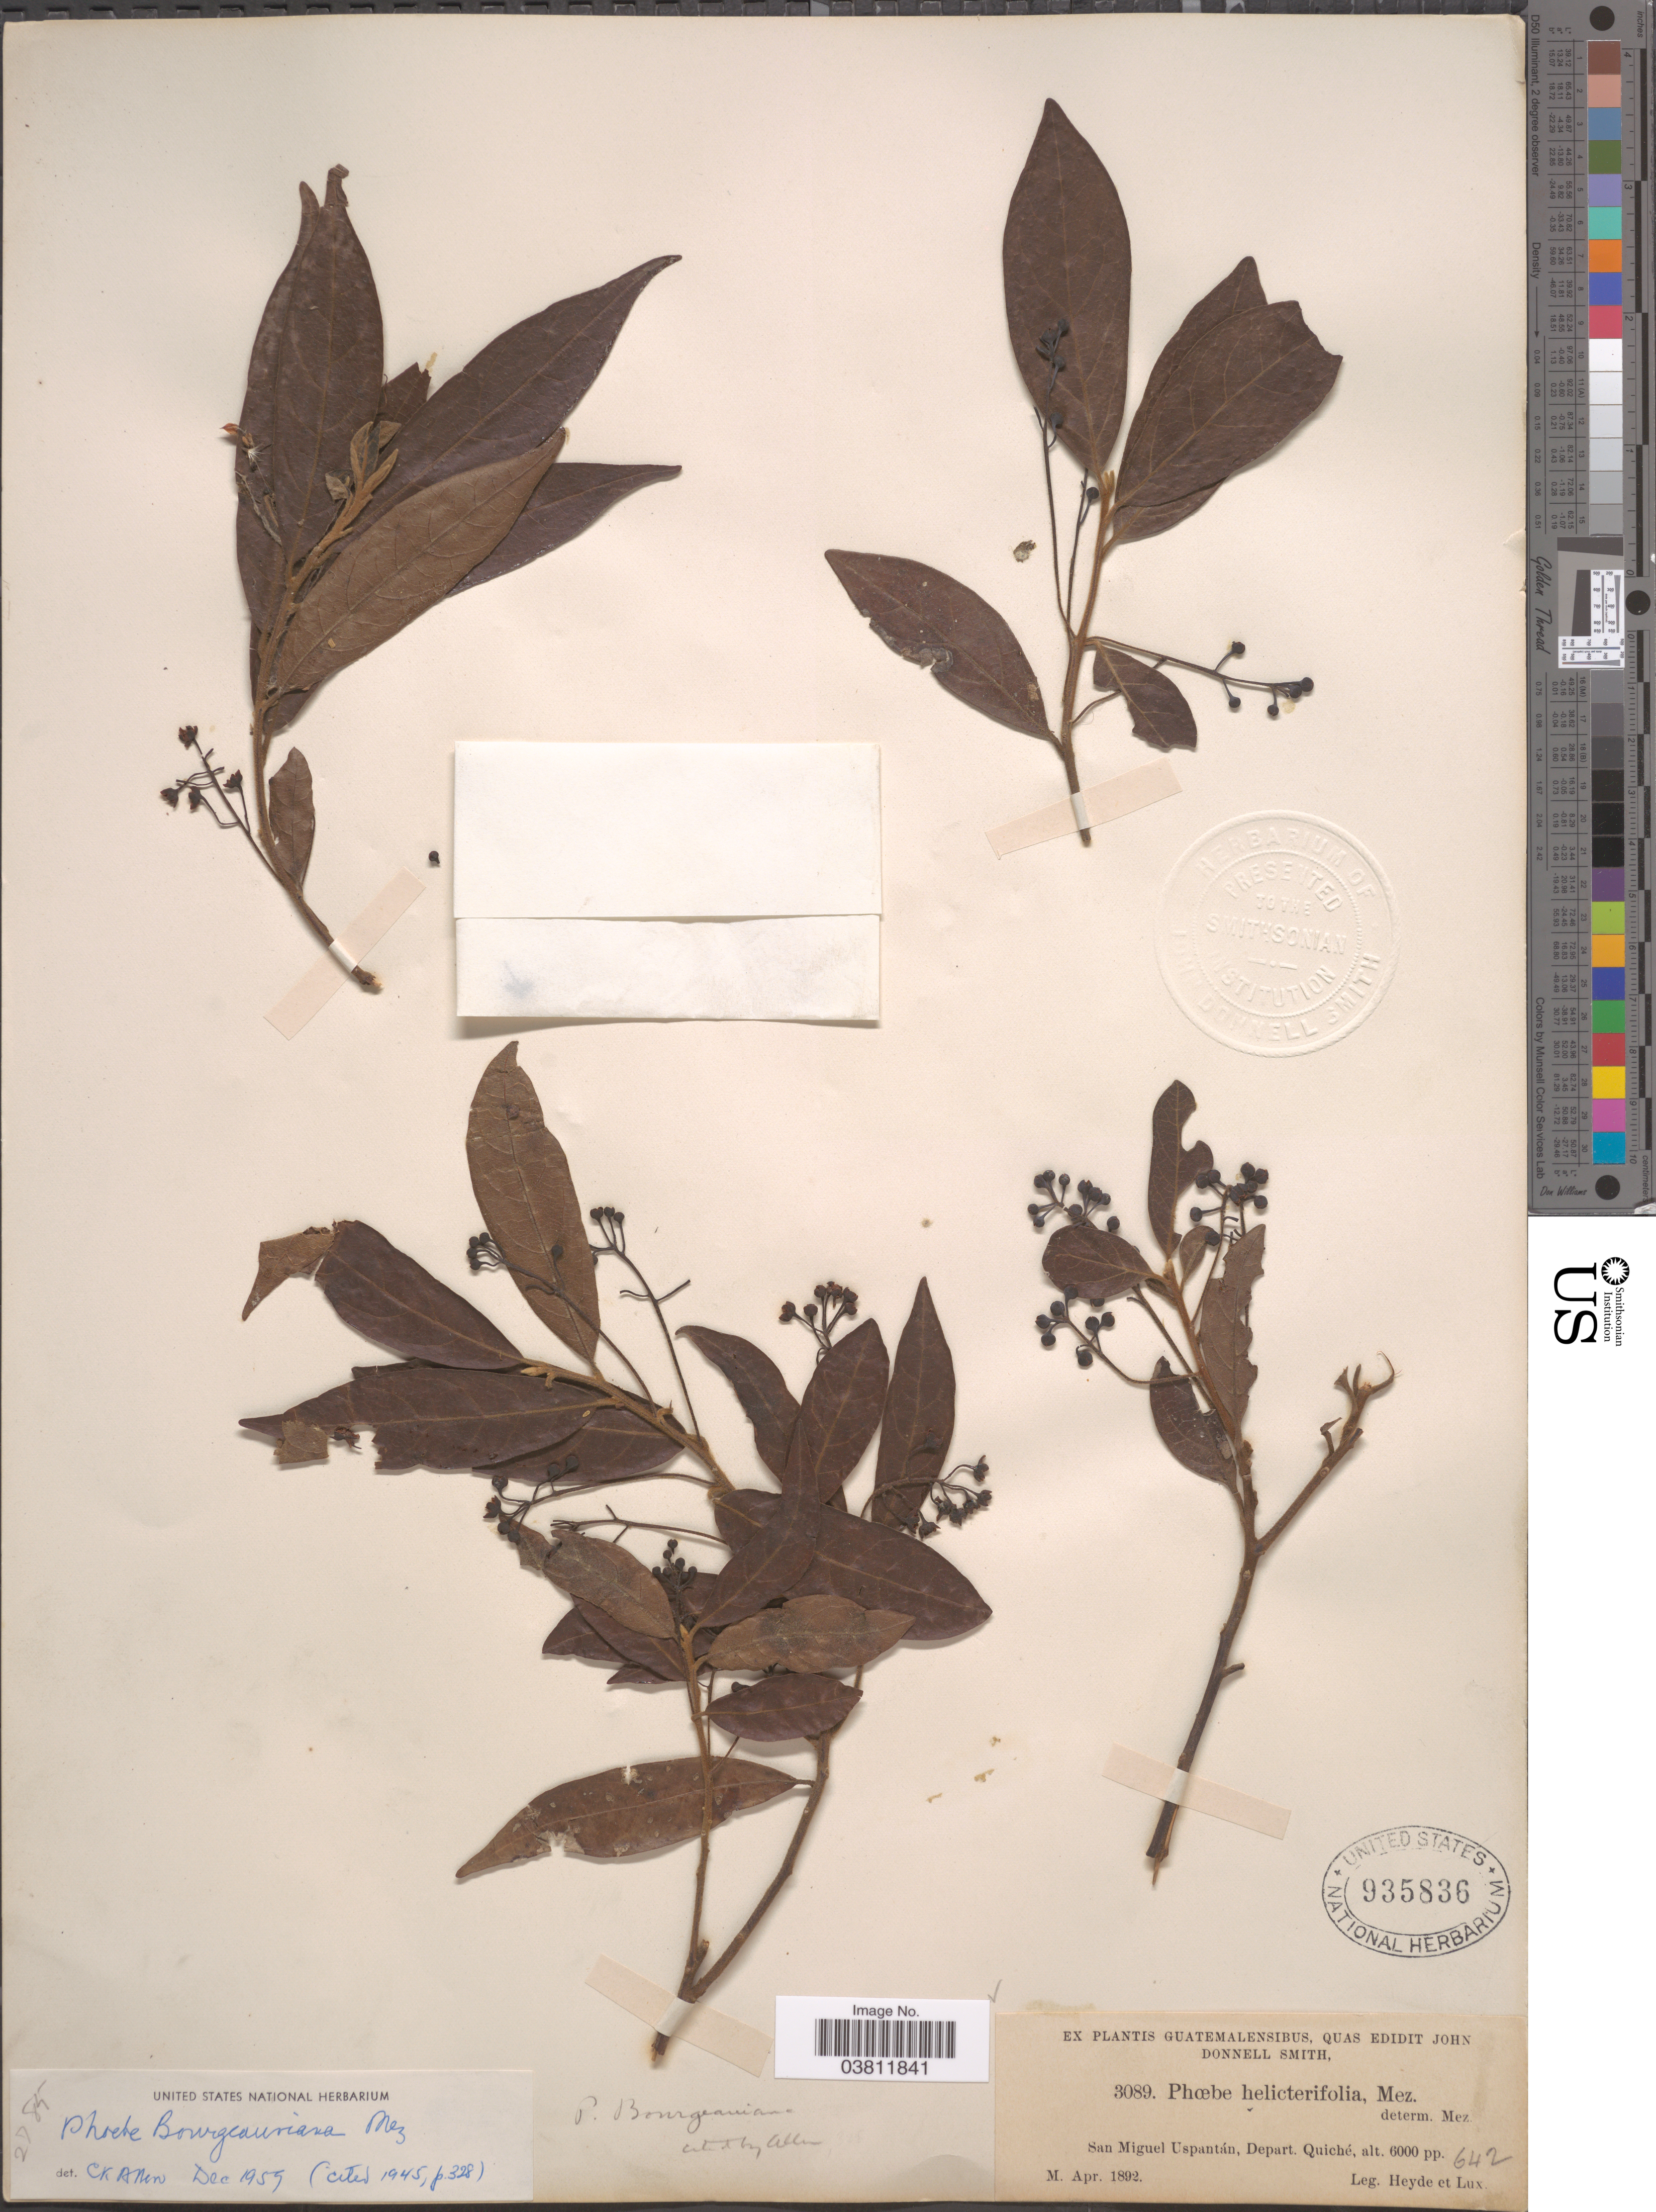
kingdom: Plantae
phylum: Tracheophyta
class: Magnoliopsida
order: Laurales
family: Lauraceae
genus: Phoebe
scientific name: Phoebe bourgeauviana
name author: Mez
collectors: Heyde & Lux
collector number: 3089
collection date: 1892-04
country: Guatemala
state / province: El Quiche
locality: San Miguel Uspantán, Depart. Quiché.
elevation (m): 1829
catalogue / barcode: US 935836